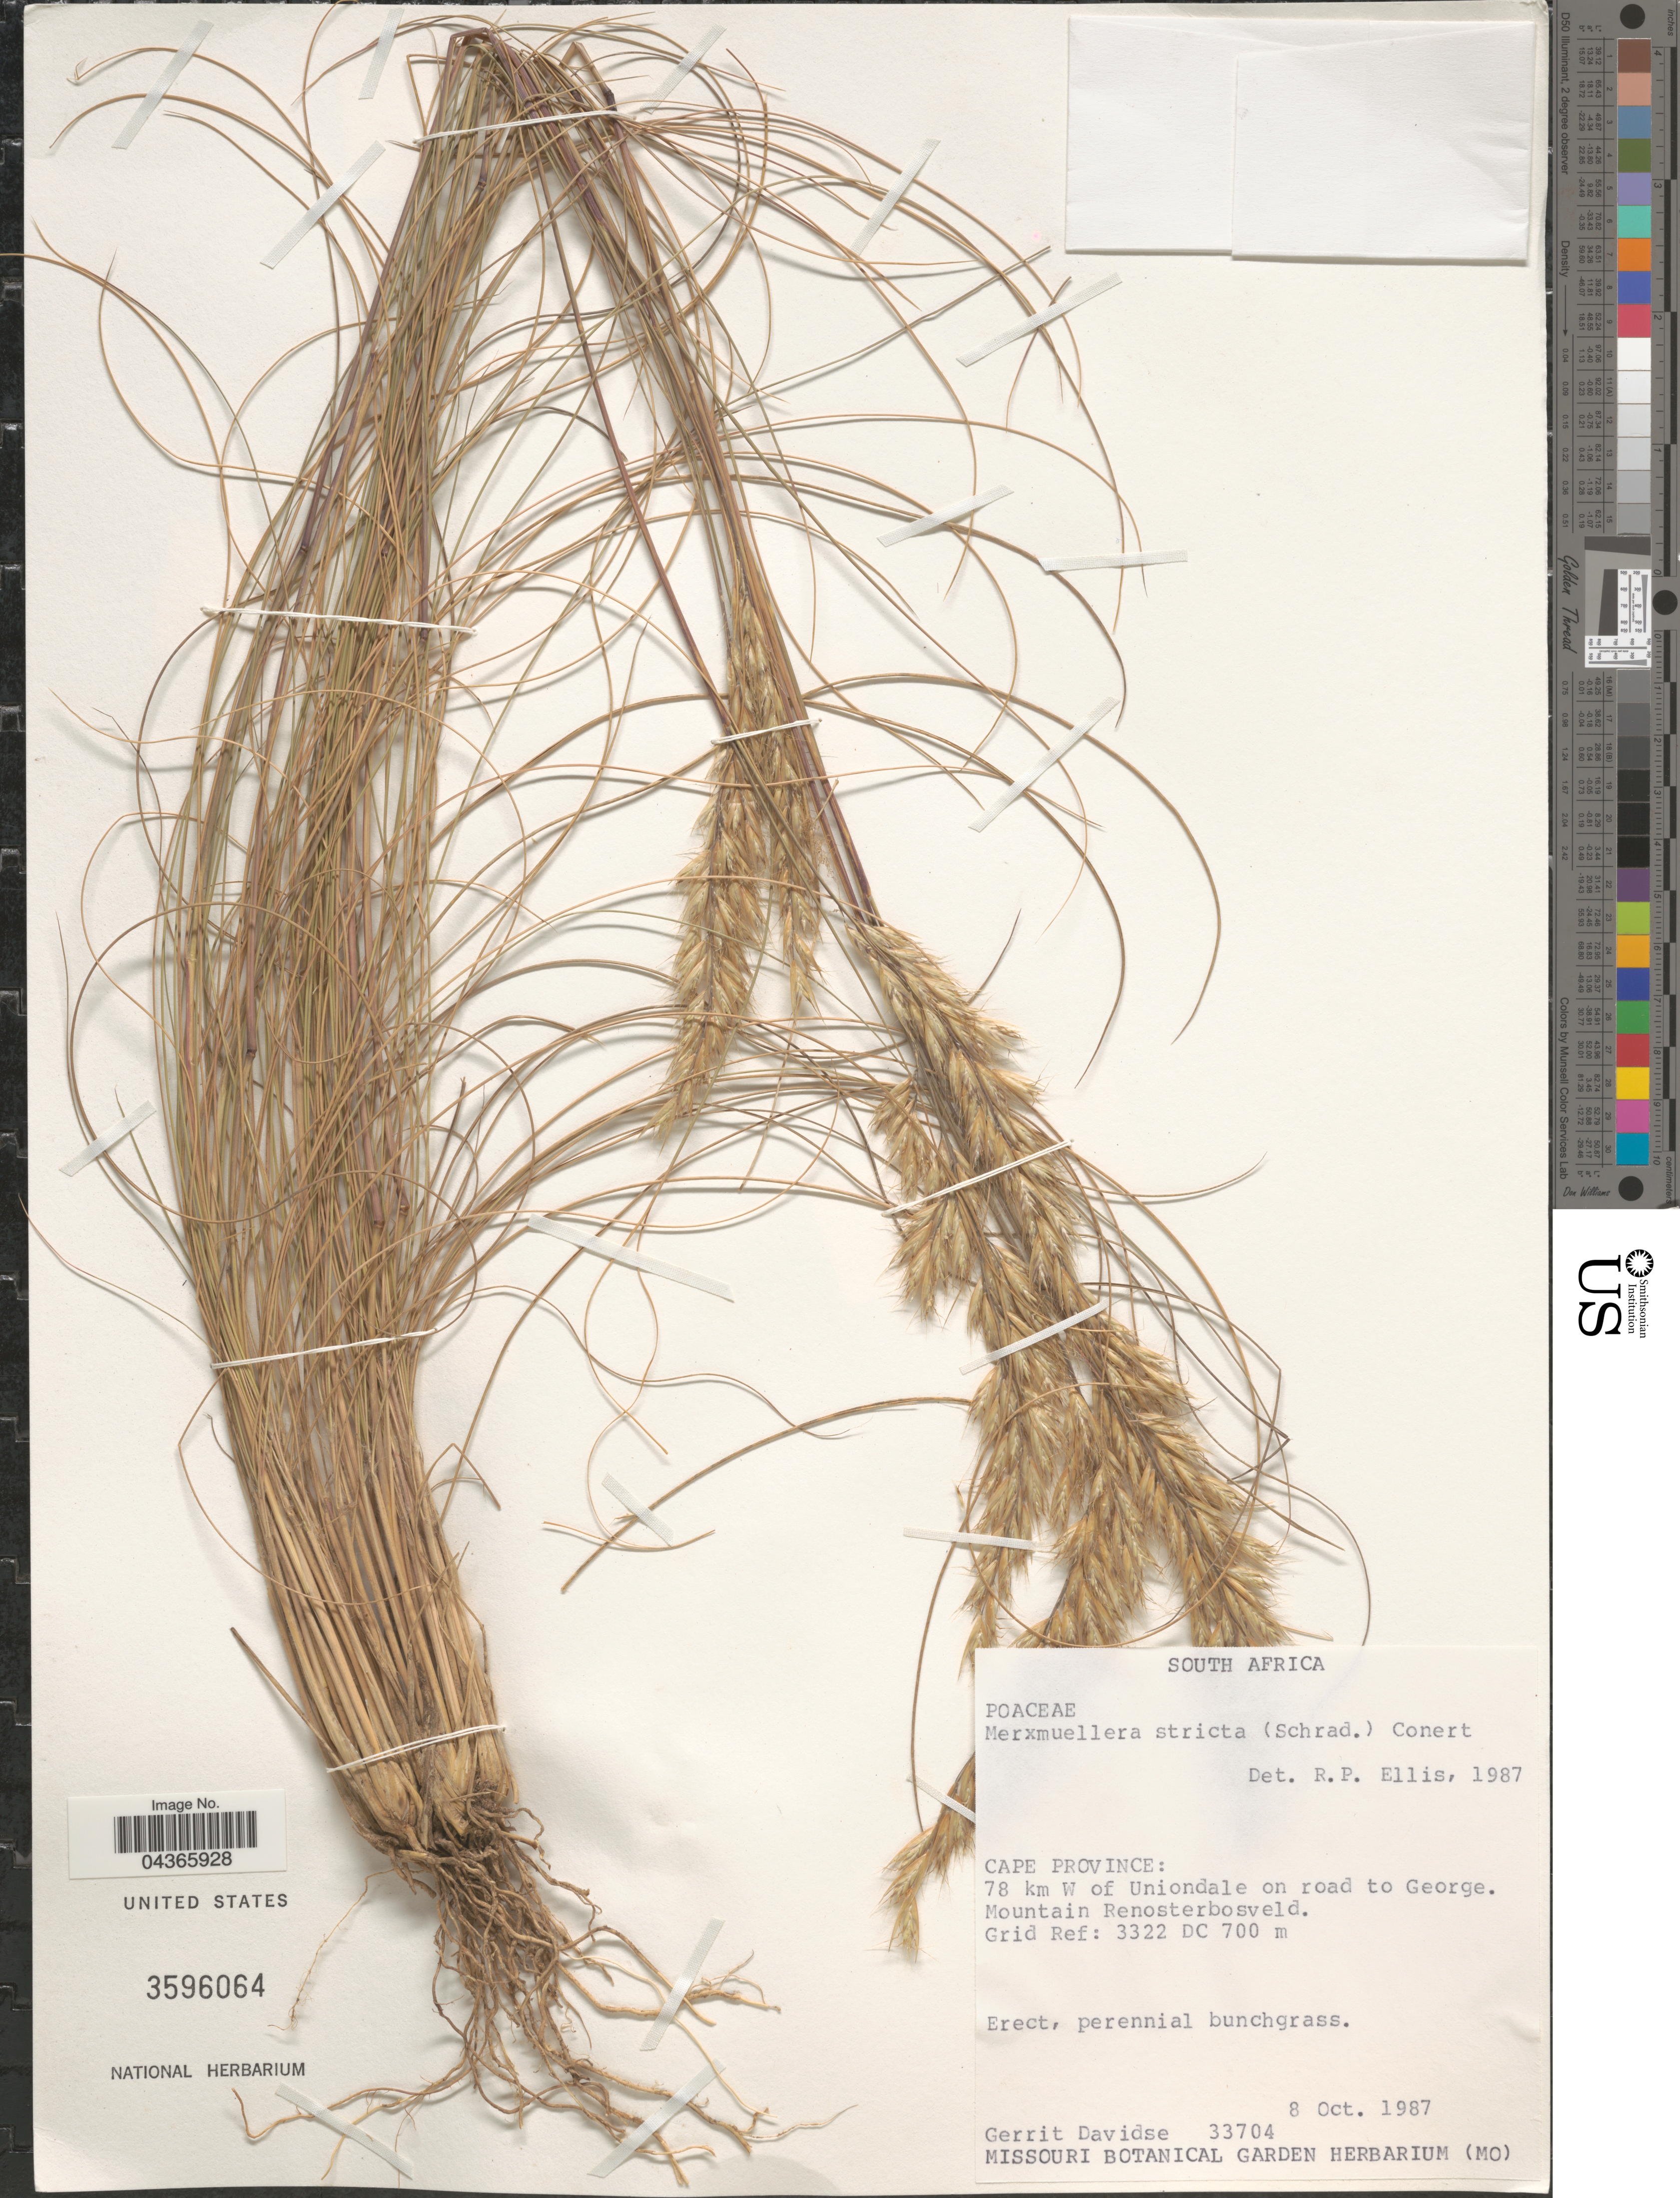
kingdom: Plantae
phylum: Tracheophyta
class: Liliopsida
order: Poales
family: Poaceae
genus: Tenaxia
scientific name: Tenaxia stricta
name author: (Schrad.) N.P. Barker & H.P. Linder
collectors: G. Davidse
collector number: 33704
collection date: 1987-10-08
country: South Africa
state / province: Western Cape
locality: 78 km W of Uniondale on road to George. Mountain Renosterbosveld. grid Ref: 3322 DC.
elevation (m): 700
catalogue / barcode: US 3596064